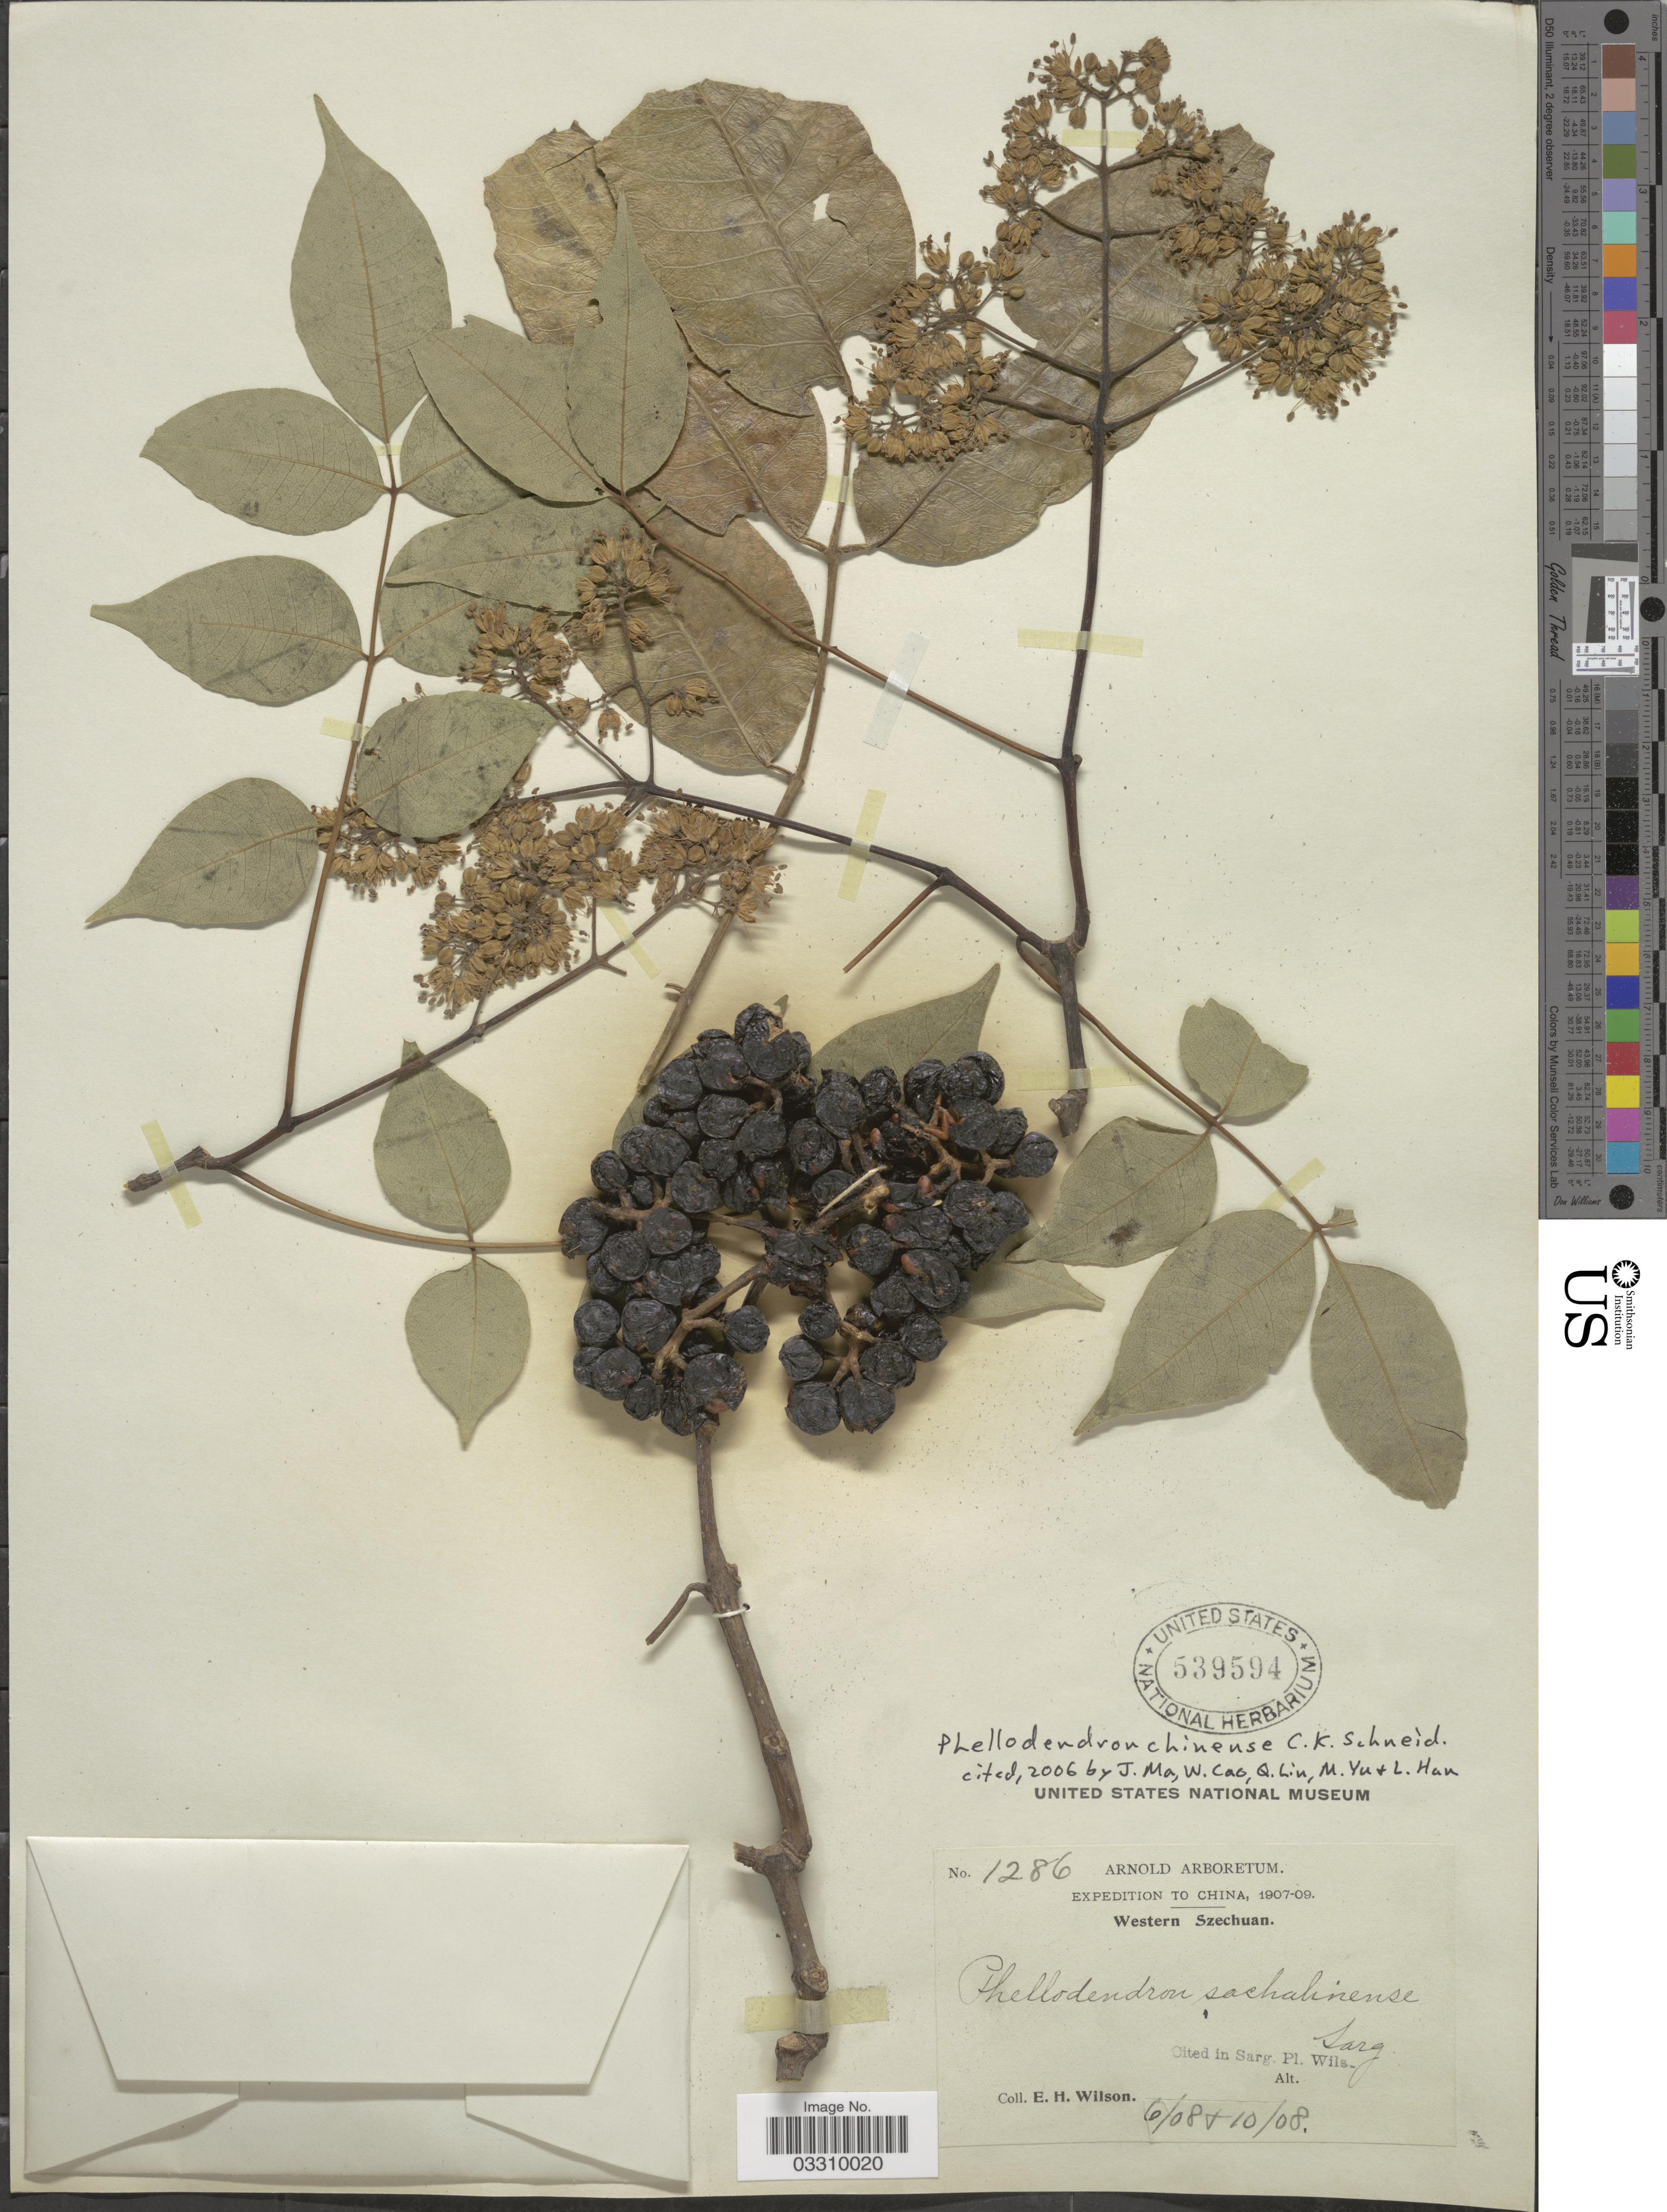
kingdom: Plantae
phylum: Tracheophyta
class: Magnoliopsida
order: Sapindales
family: Rutaceae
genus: Phellodendron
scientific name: Phellodendron chinense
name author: C.K. Schneid.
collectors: E. Wilson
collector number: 1286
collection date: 1908-06/1908-10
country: China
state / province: Sichuan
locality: Western Szechuan.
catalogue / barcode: US 539594